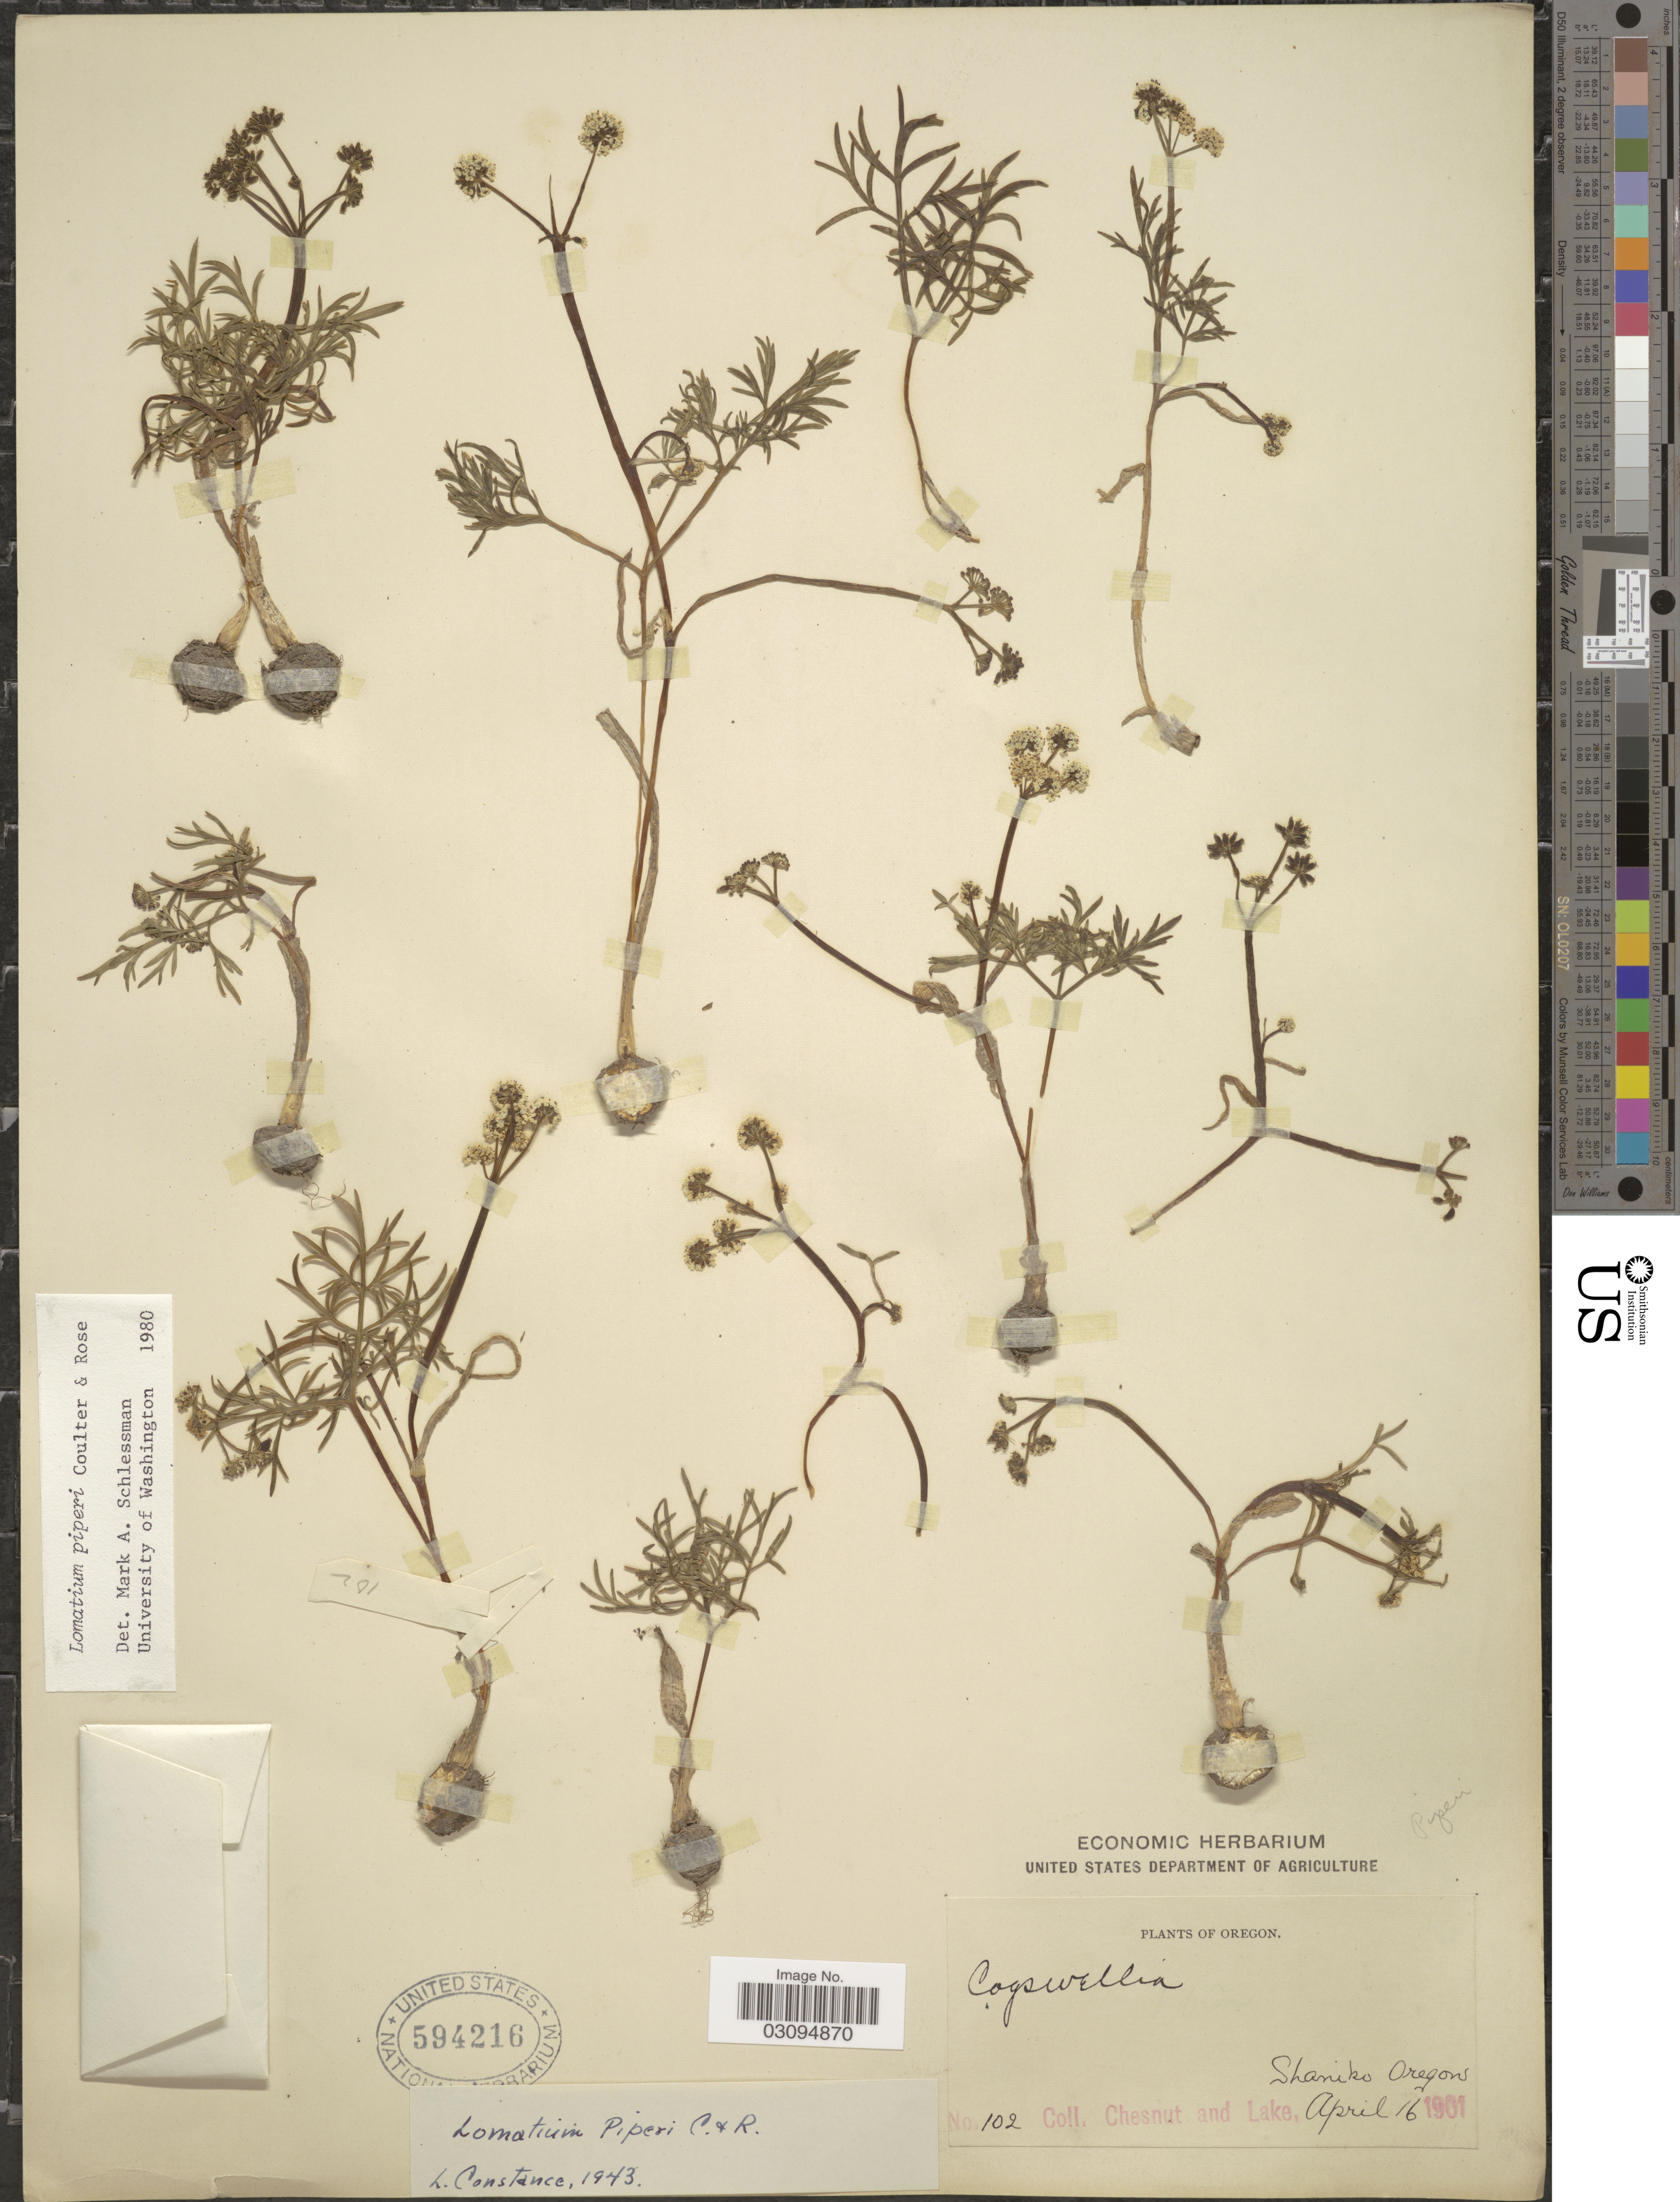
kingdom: Plantae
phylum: Tracheophyta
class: Magnoliopsida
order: Apiales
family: Apiaceae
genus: Lomatium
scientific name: Lomatium piperi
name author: J.M. Coult. & Rose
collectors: Chesnut & Lake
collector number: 102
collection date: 1901-04-16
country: United States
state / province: Oregon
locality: Shaniko.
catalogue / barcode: US 594216